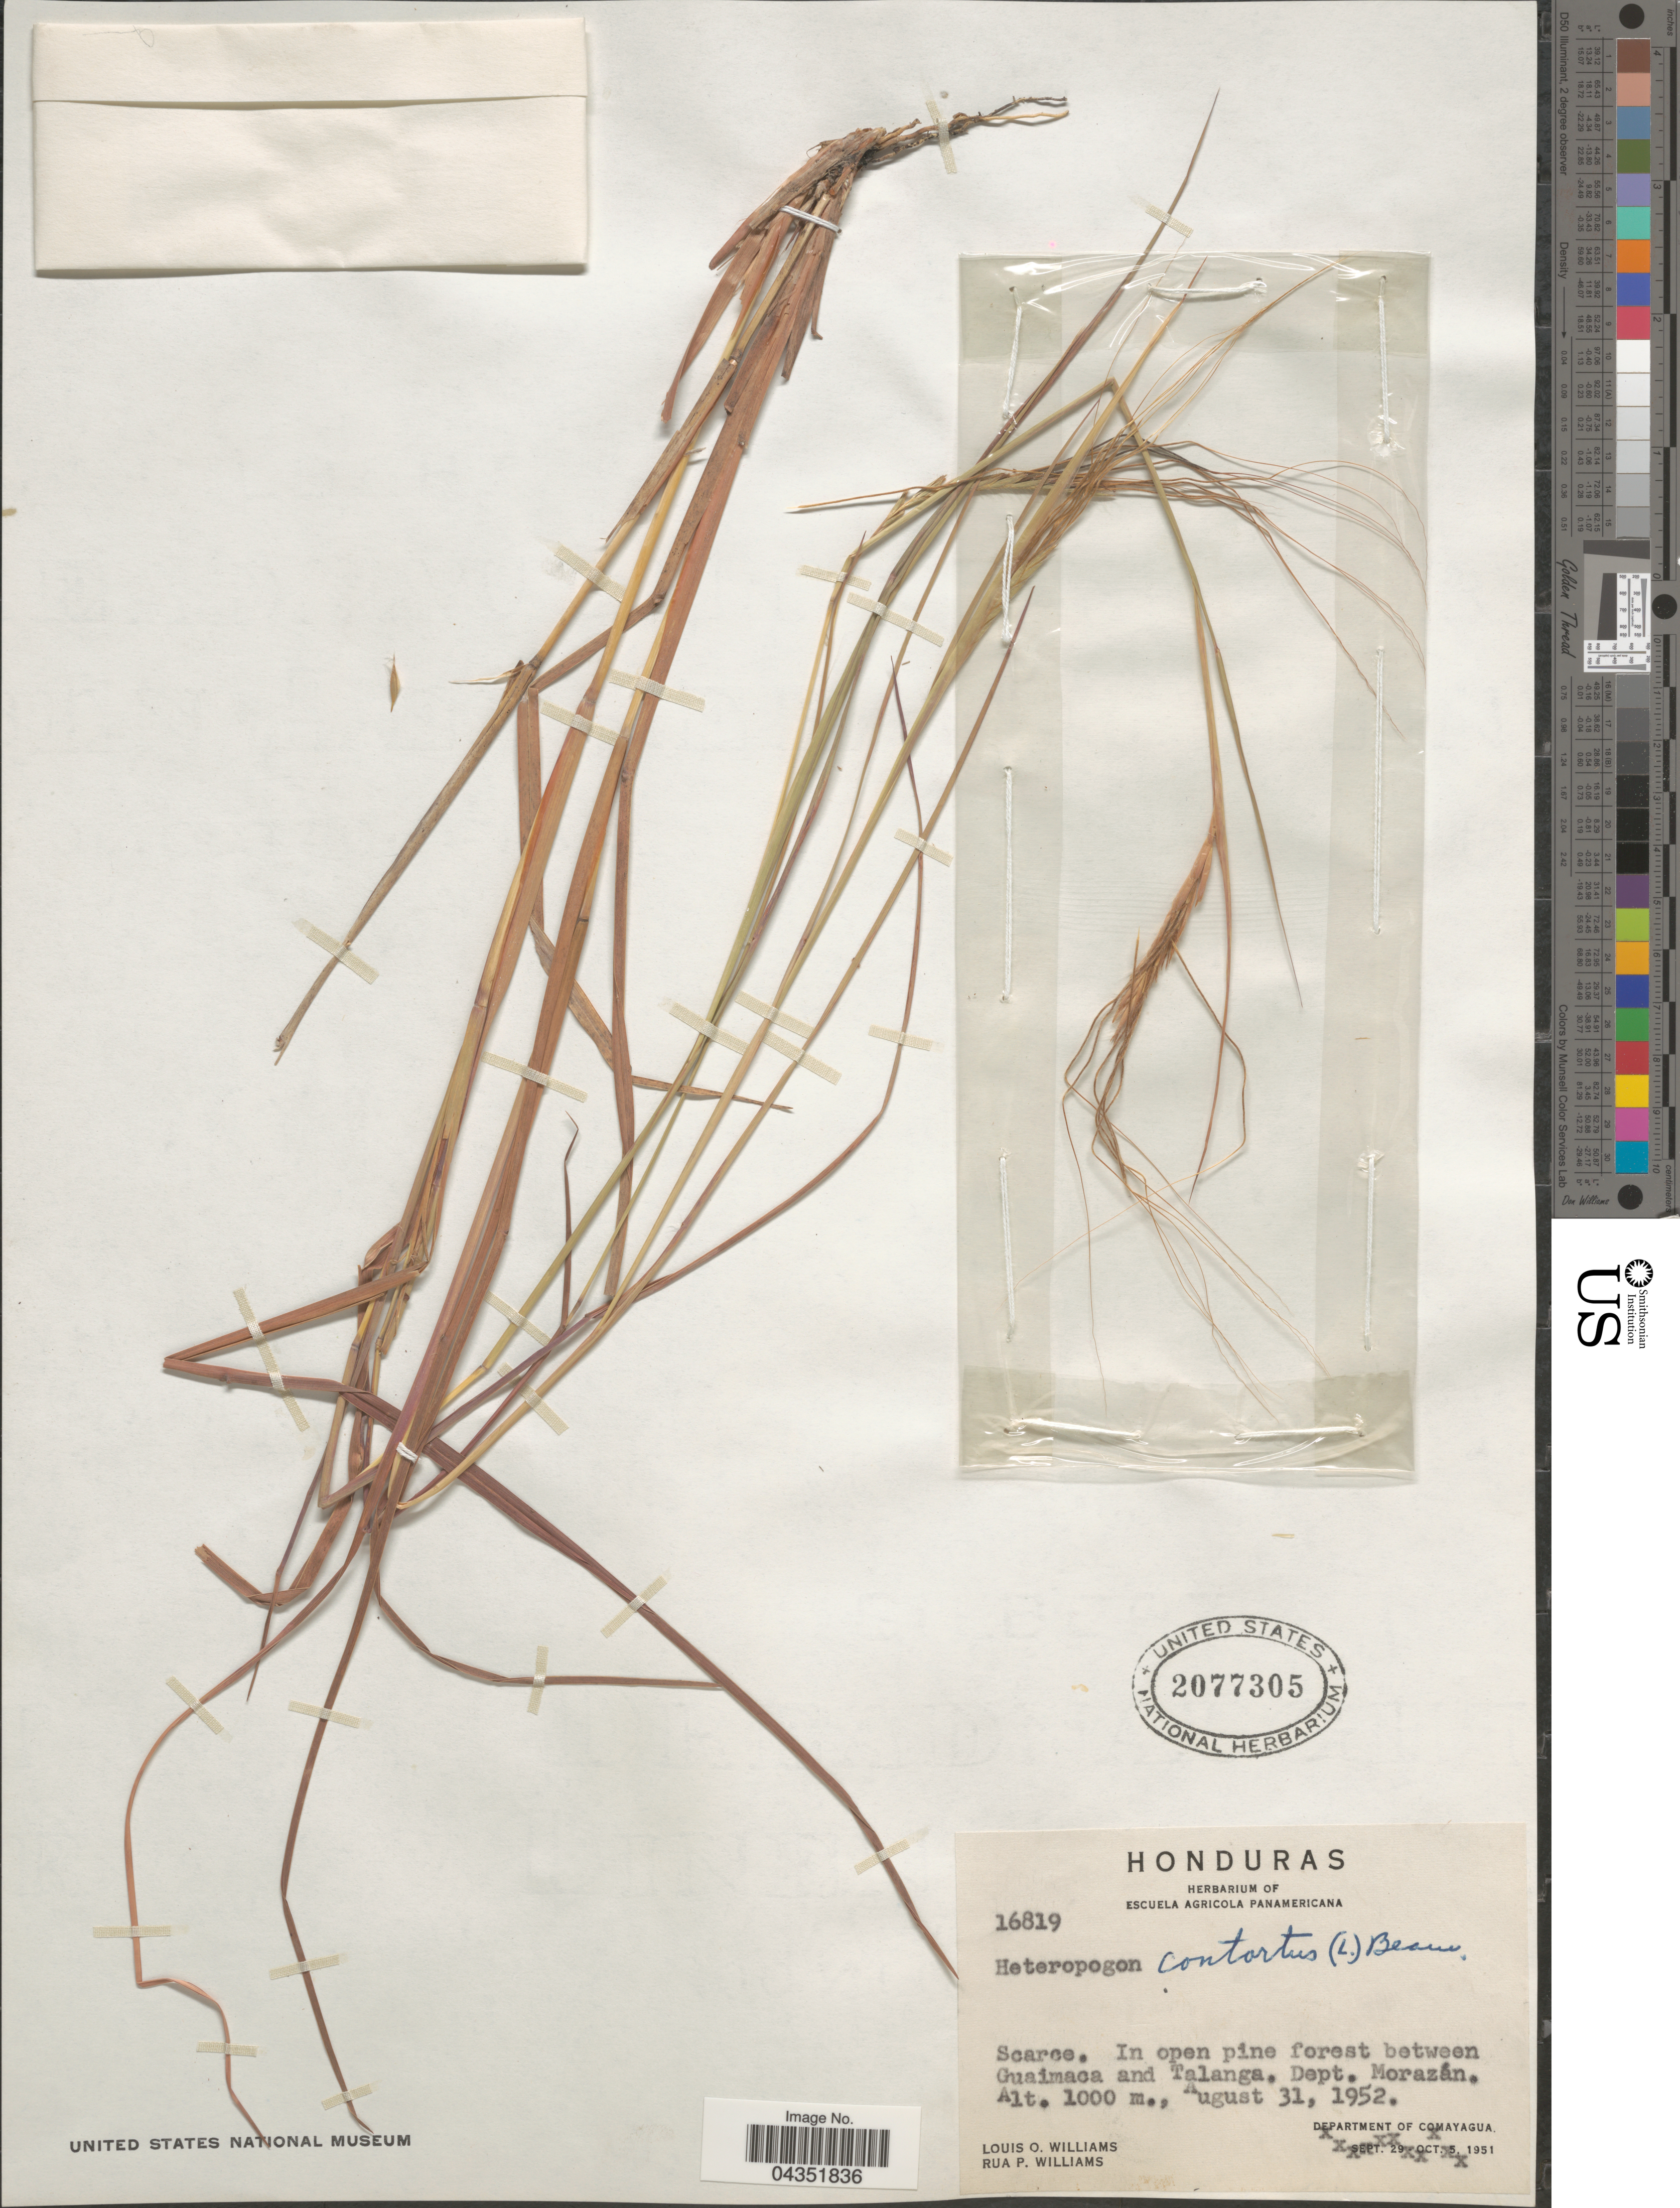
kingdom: Plantae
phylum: Tracheophyta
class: Liliopsida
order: Poales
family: Poaceae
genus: Heteropogon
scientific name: Heteropogon melanocarpus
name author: (Elliott) Benth.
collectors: L. O. Williams & R. P. Williams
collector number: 16819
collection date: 1952-08-31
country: Honduras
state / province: Comayagua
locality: In open pine forest between Guaimaca and Talanga, Dept. Morazán, Department of Comayagua.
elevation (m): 1000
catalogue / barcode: US 2077305